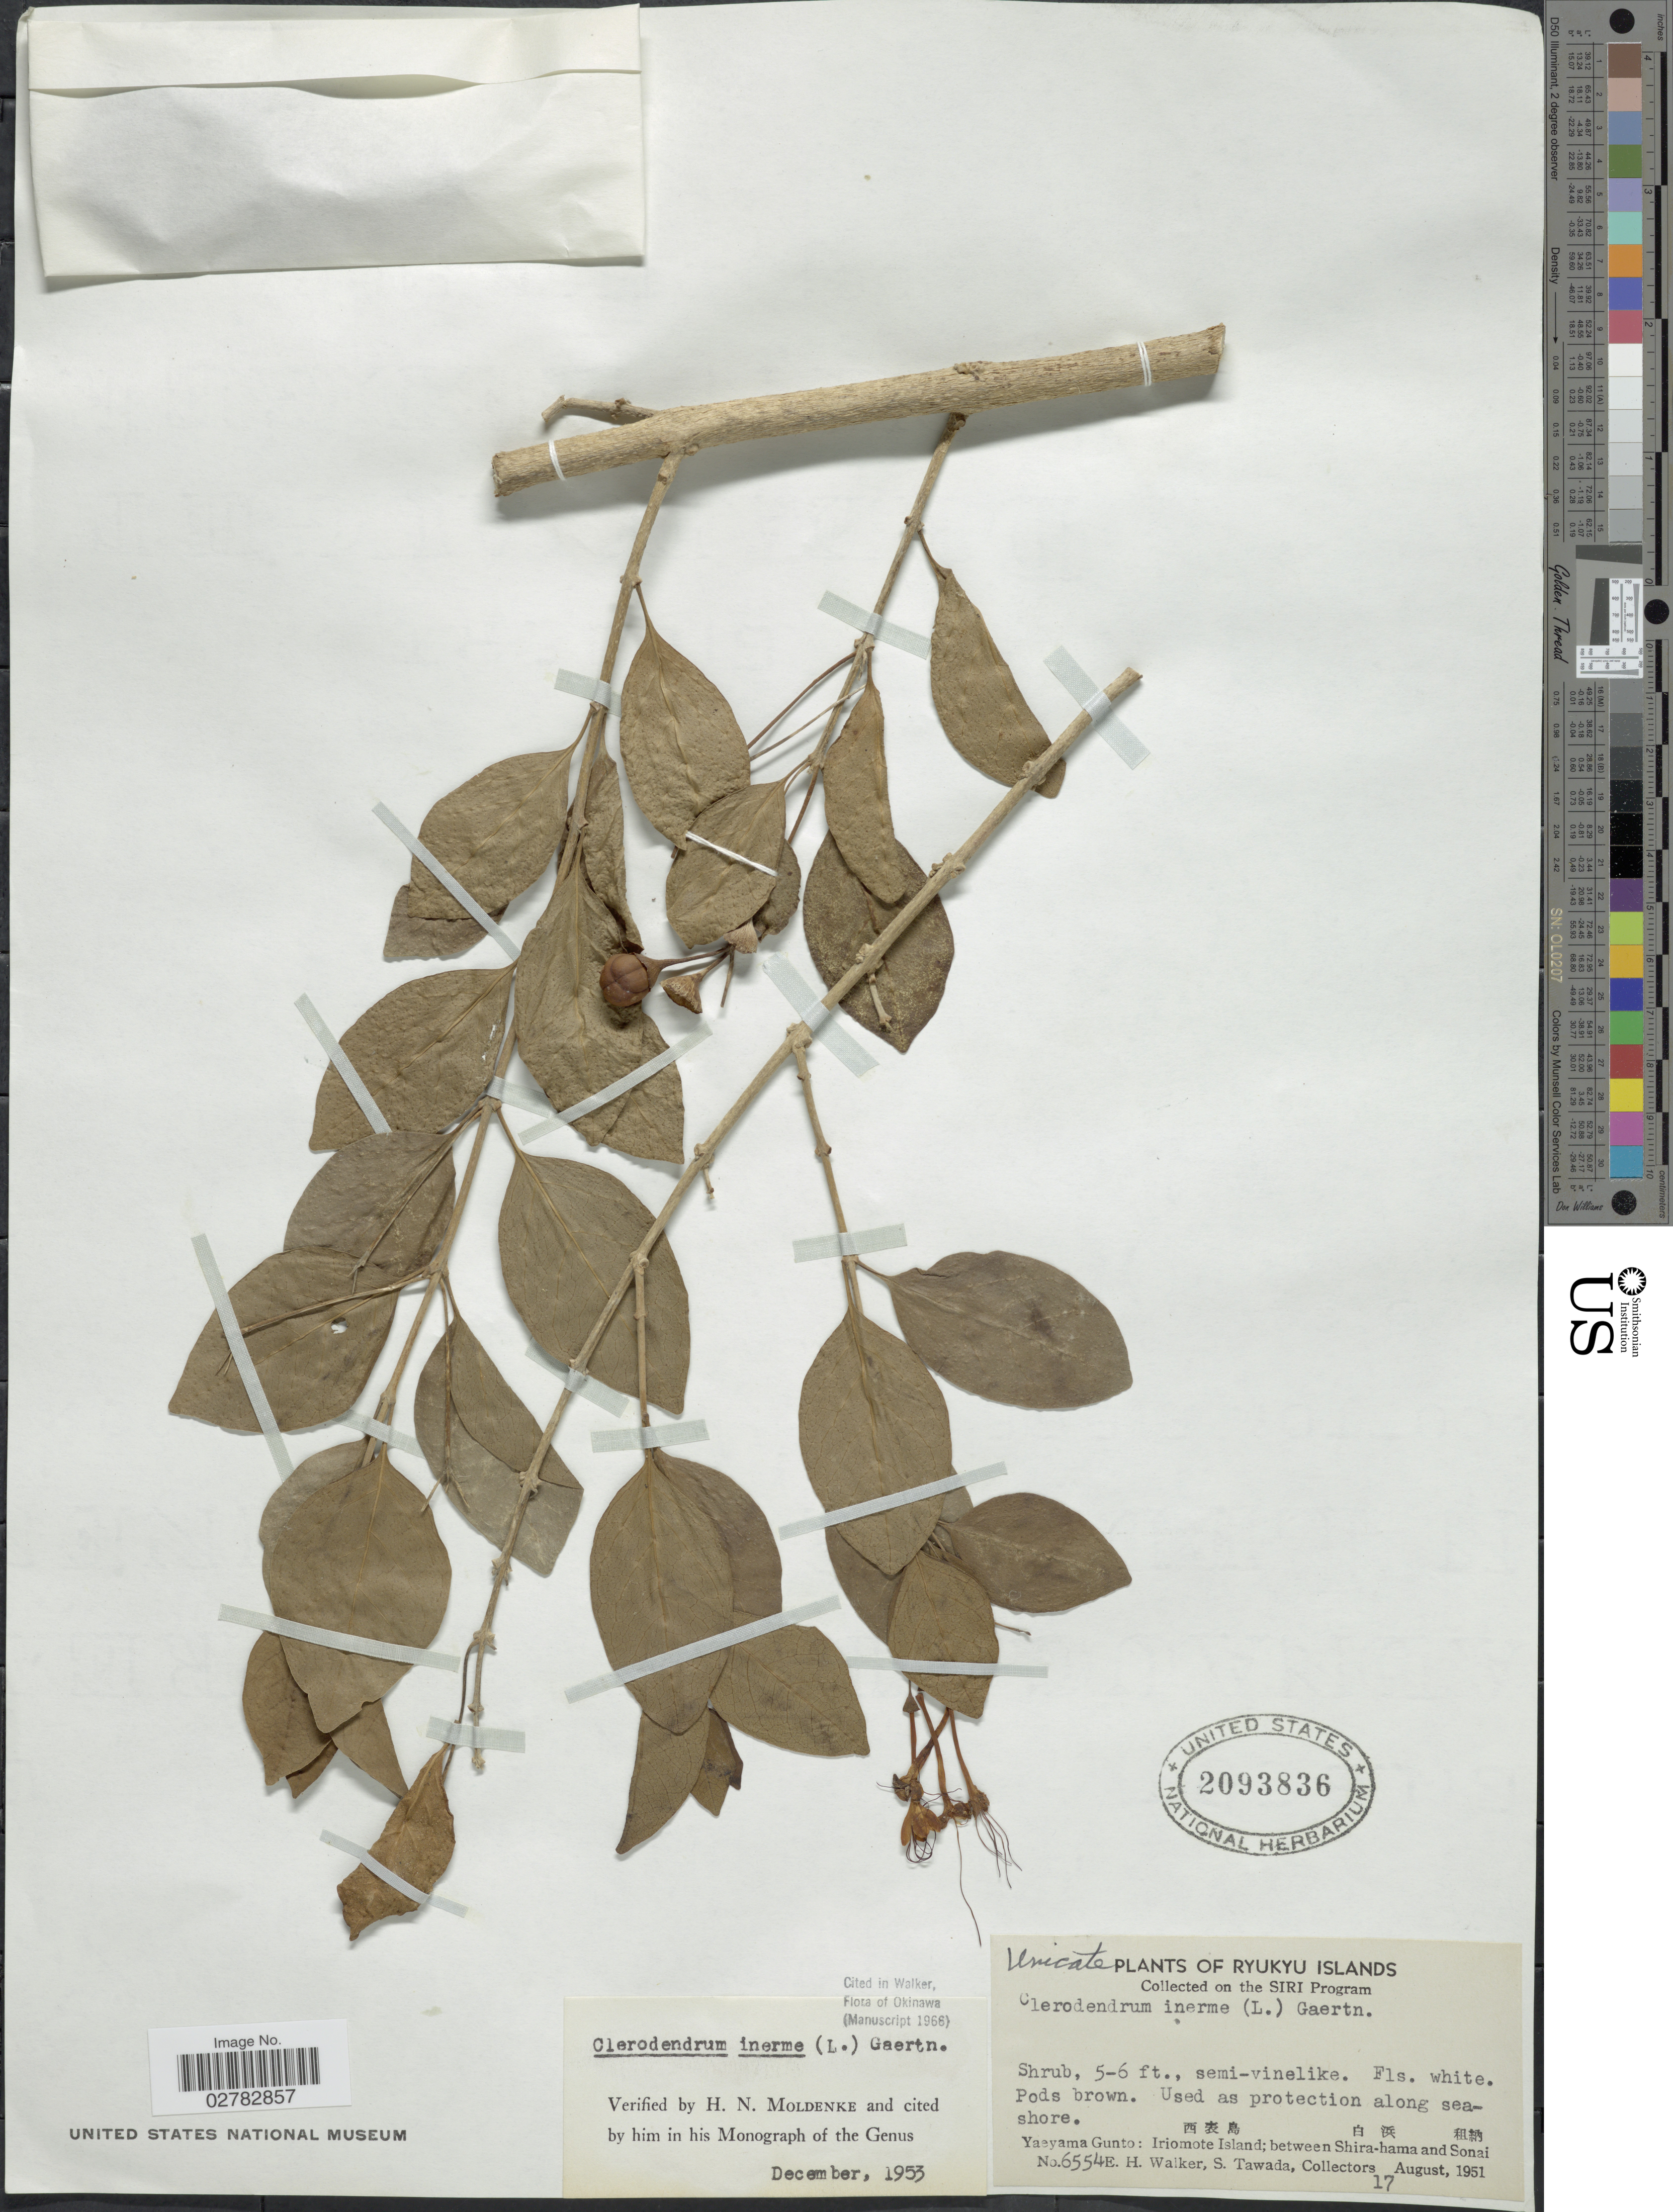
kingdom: Plantae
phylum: Tracheophyta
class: Magnoliopsida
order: Lamiales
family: Lamiaceae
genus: Clerodendrum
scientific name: Clerodendrum inerme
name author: (L.) Gaertn.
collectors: E. H. Walker & S. Tawada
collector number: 6554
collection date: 1951-08-17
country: Japan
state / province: Okinawa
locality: Ryukyu Islands. Yaeyama Gunto: Iriomote Island; between Shira-bama and Sonai.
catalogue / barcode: US 2093836